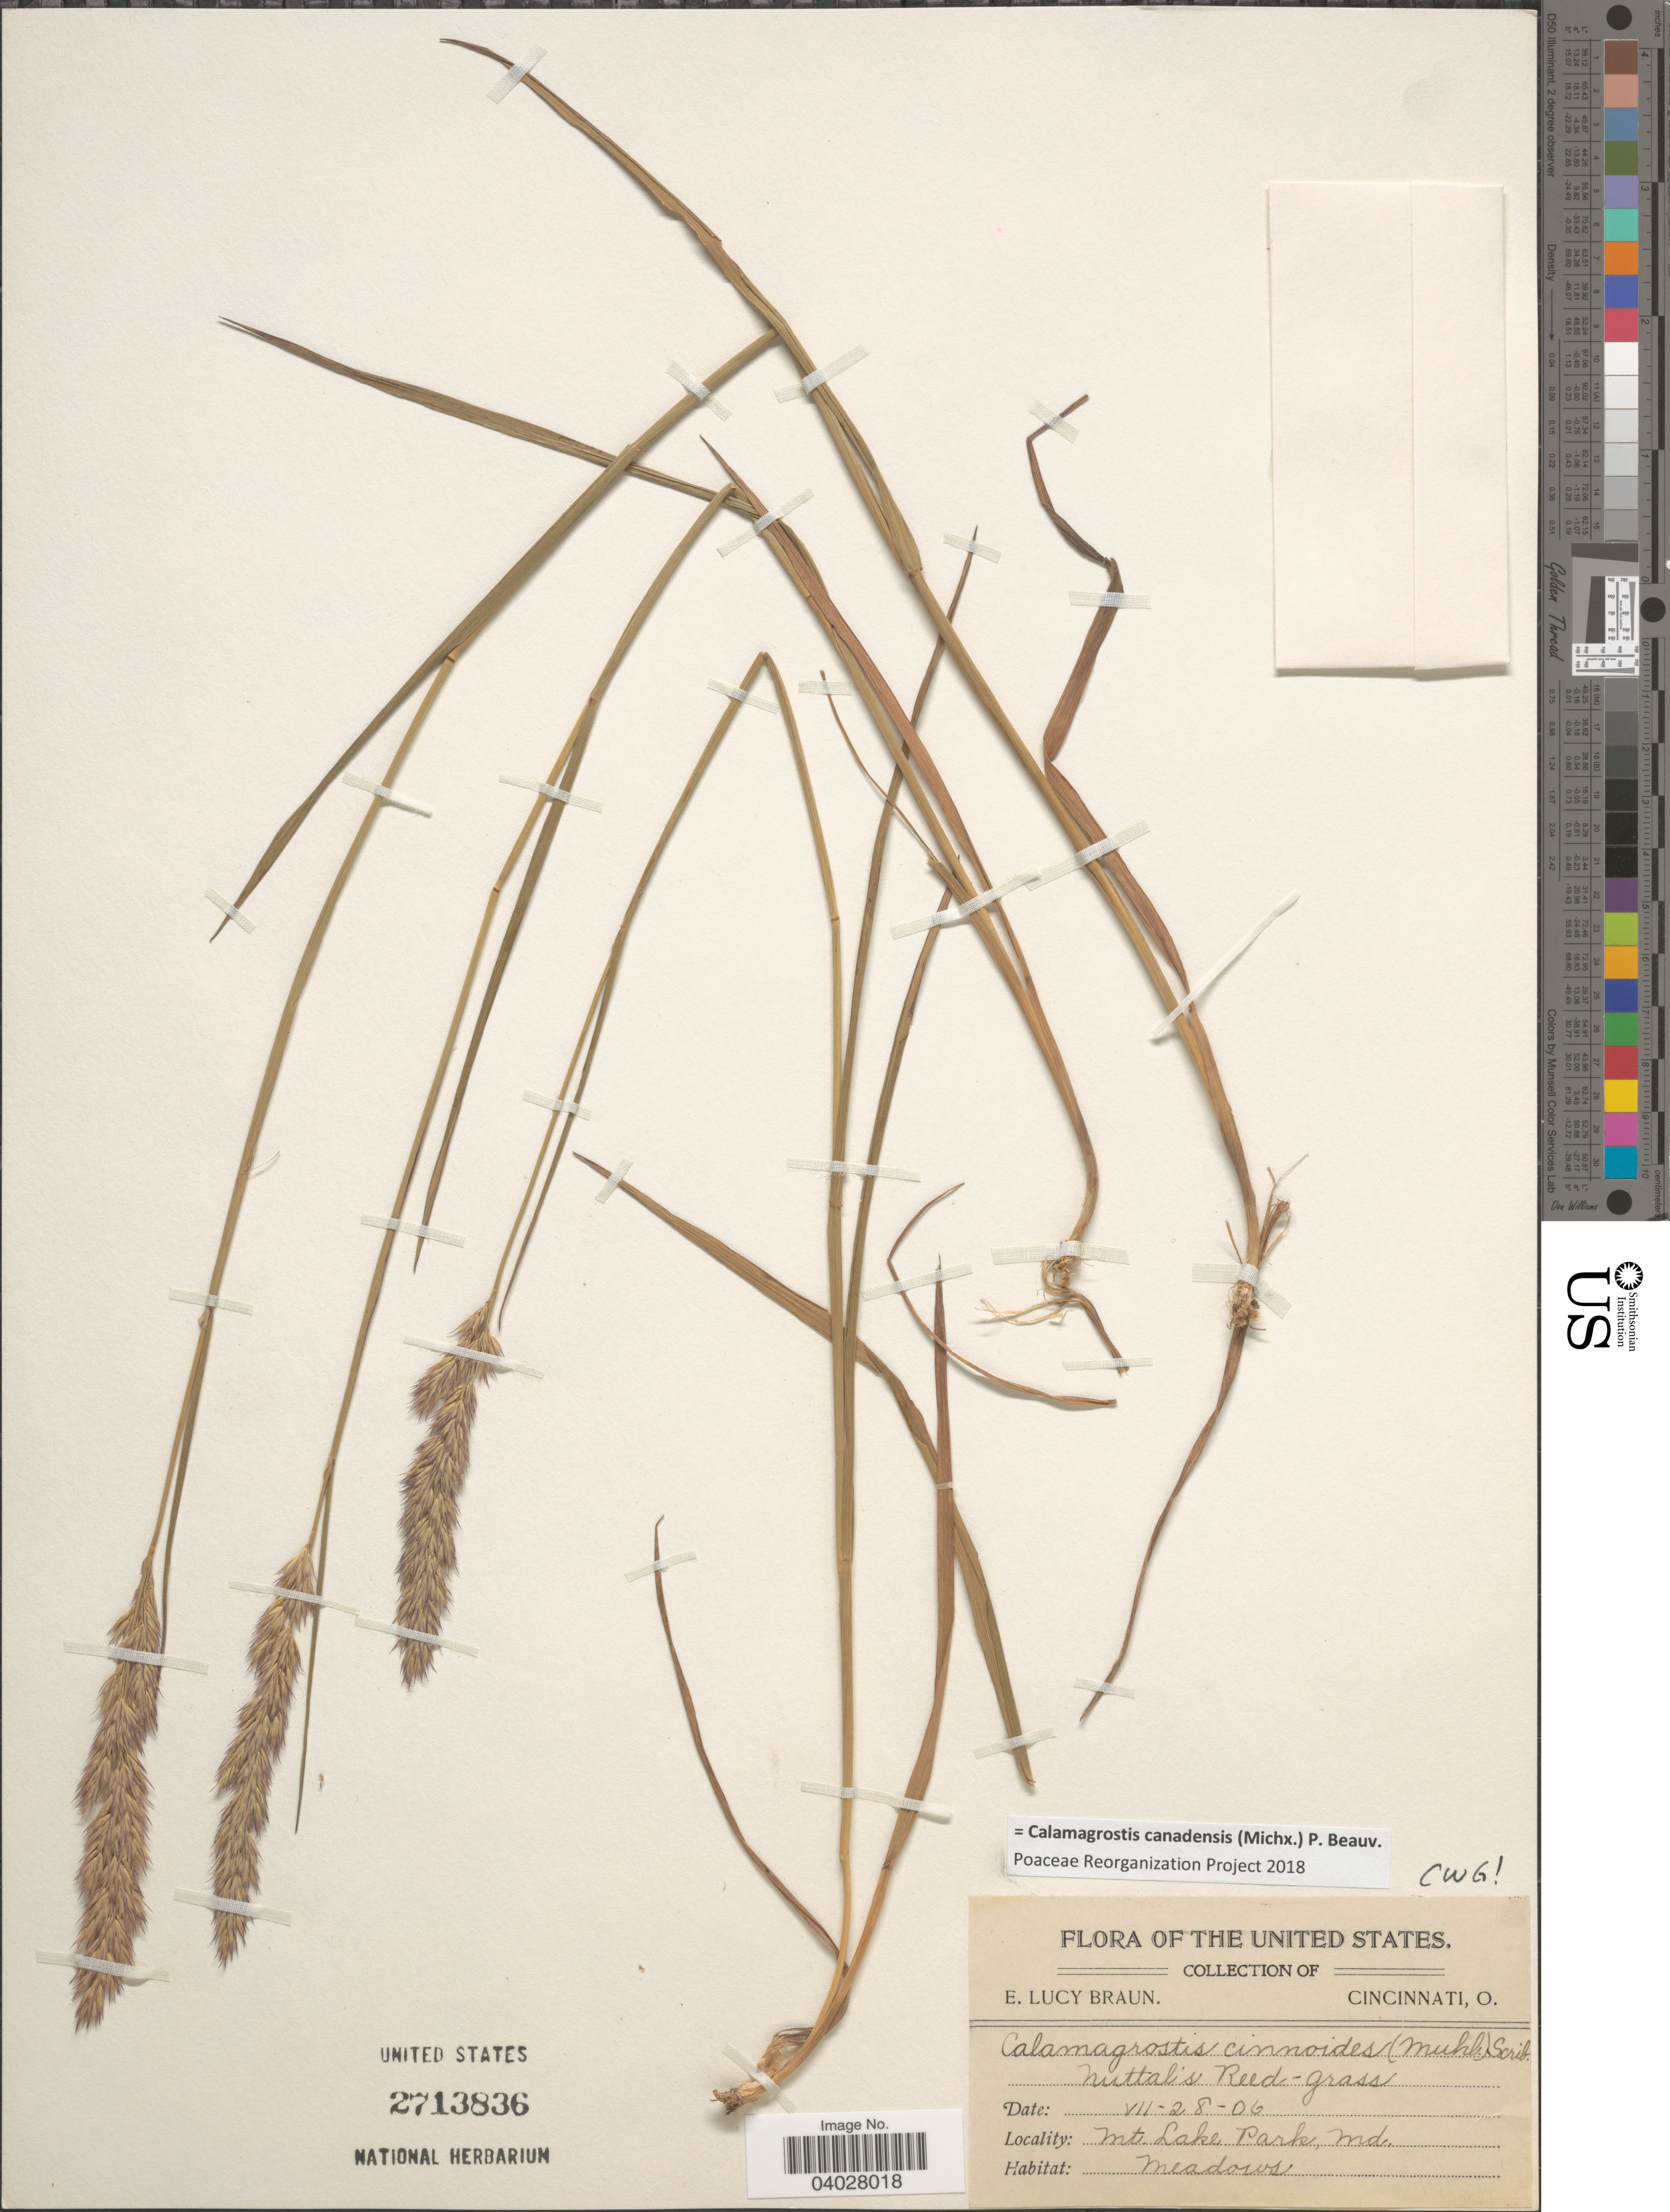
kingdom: Plantae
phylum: Tracheophyta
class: Liliopsida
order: Poales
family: Poaceae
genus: Calamagrostis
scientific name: Calamagrostis canadensis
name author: (Michx.) P. Beauv.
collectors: E. L. Braun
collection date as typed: Transcribed d/m/y: 28/7/6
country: United States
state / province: Maryland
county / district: Garrett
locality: Mt Lake Park.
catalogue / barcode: US 2713836